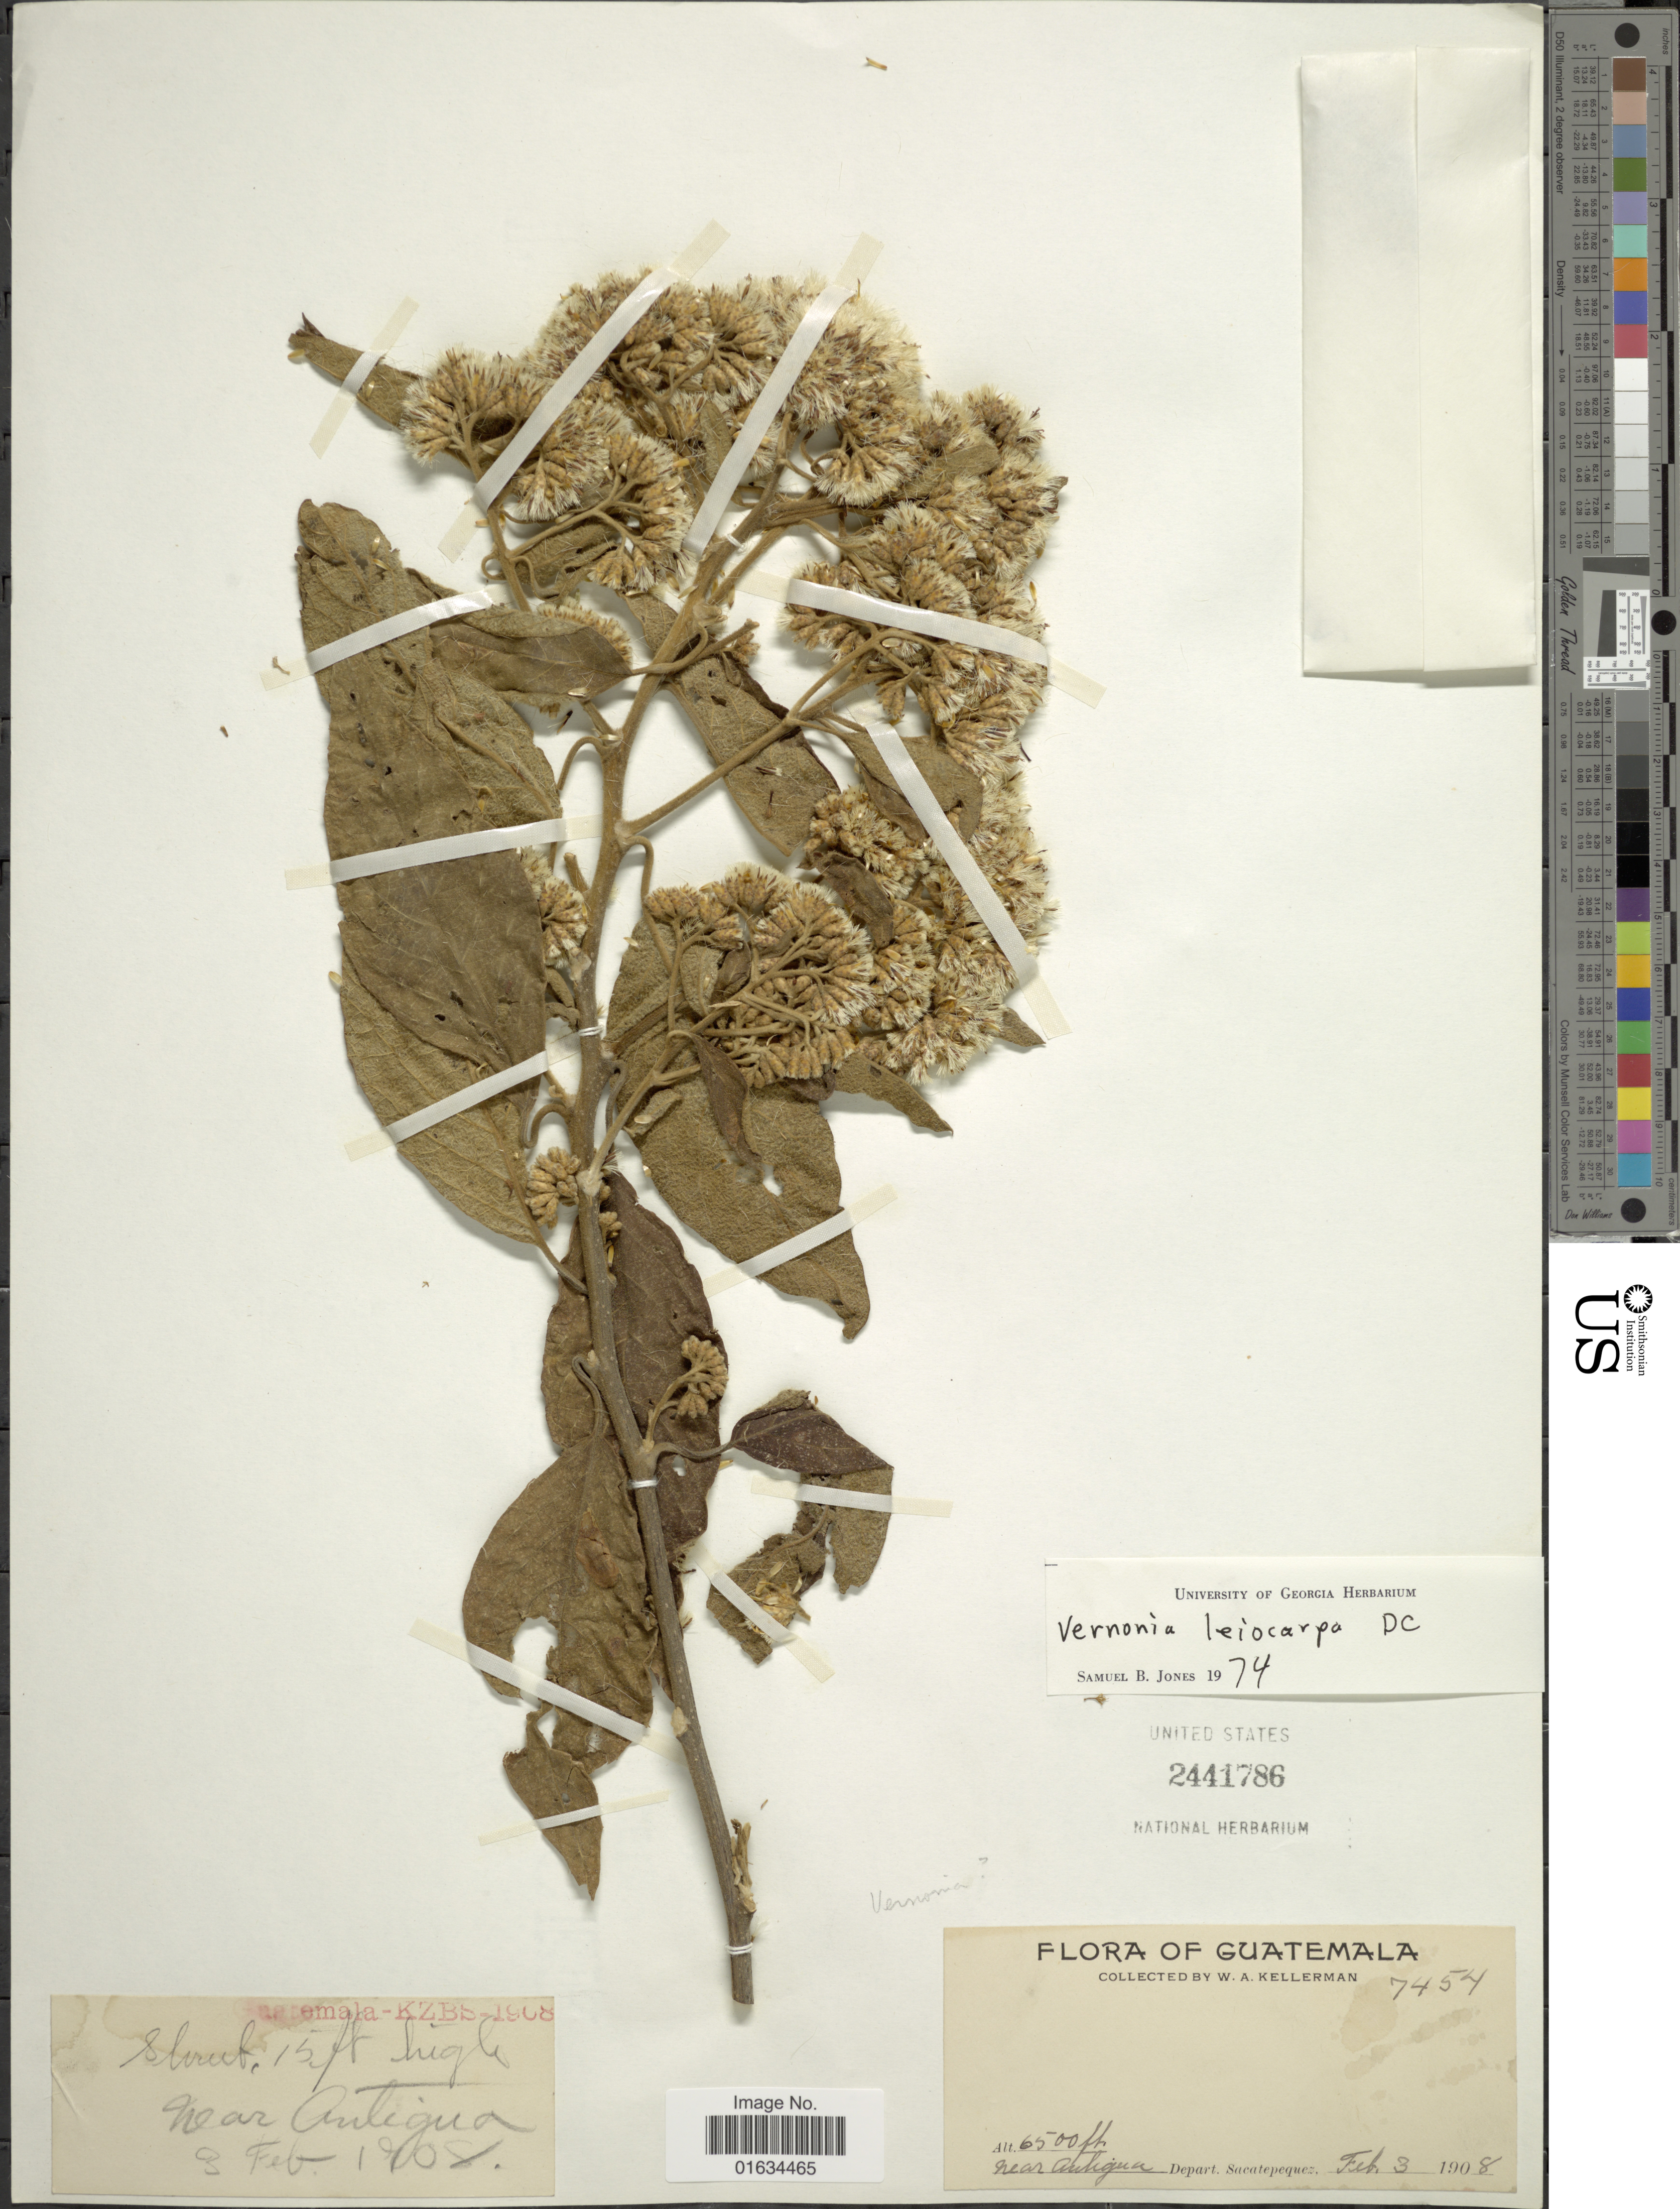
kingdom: Plantae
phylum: Tracheophyta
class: Magnoliopsida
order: Asterales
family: Asteraceae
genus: Eremosis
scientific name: Eremosis leiocarpa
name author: (DC.) Gleason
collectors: W. Kellerman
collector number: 7454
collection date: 1908-02-03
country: Guatemala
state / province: Sacatepéquez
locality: Near Antigua, Depart. Sacatepéquez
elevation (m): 1981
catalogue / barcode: US 2441786